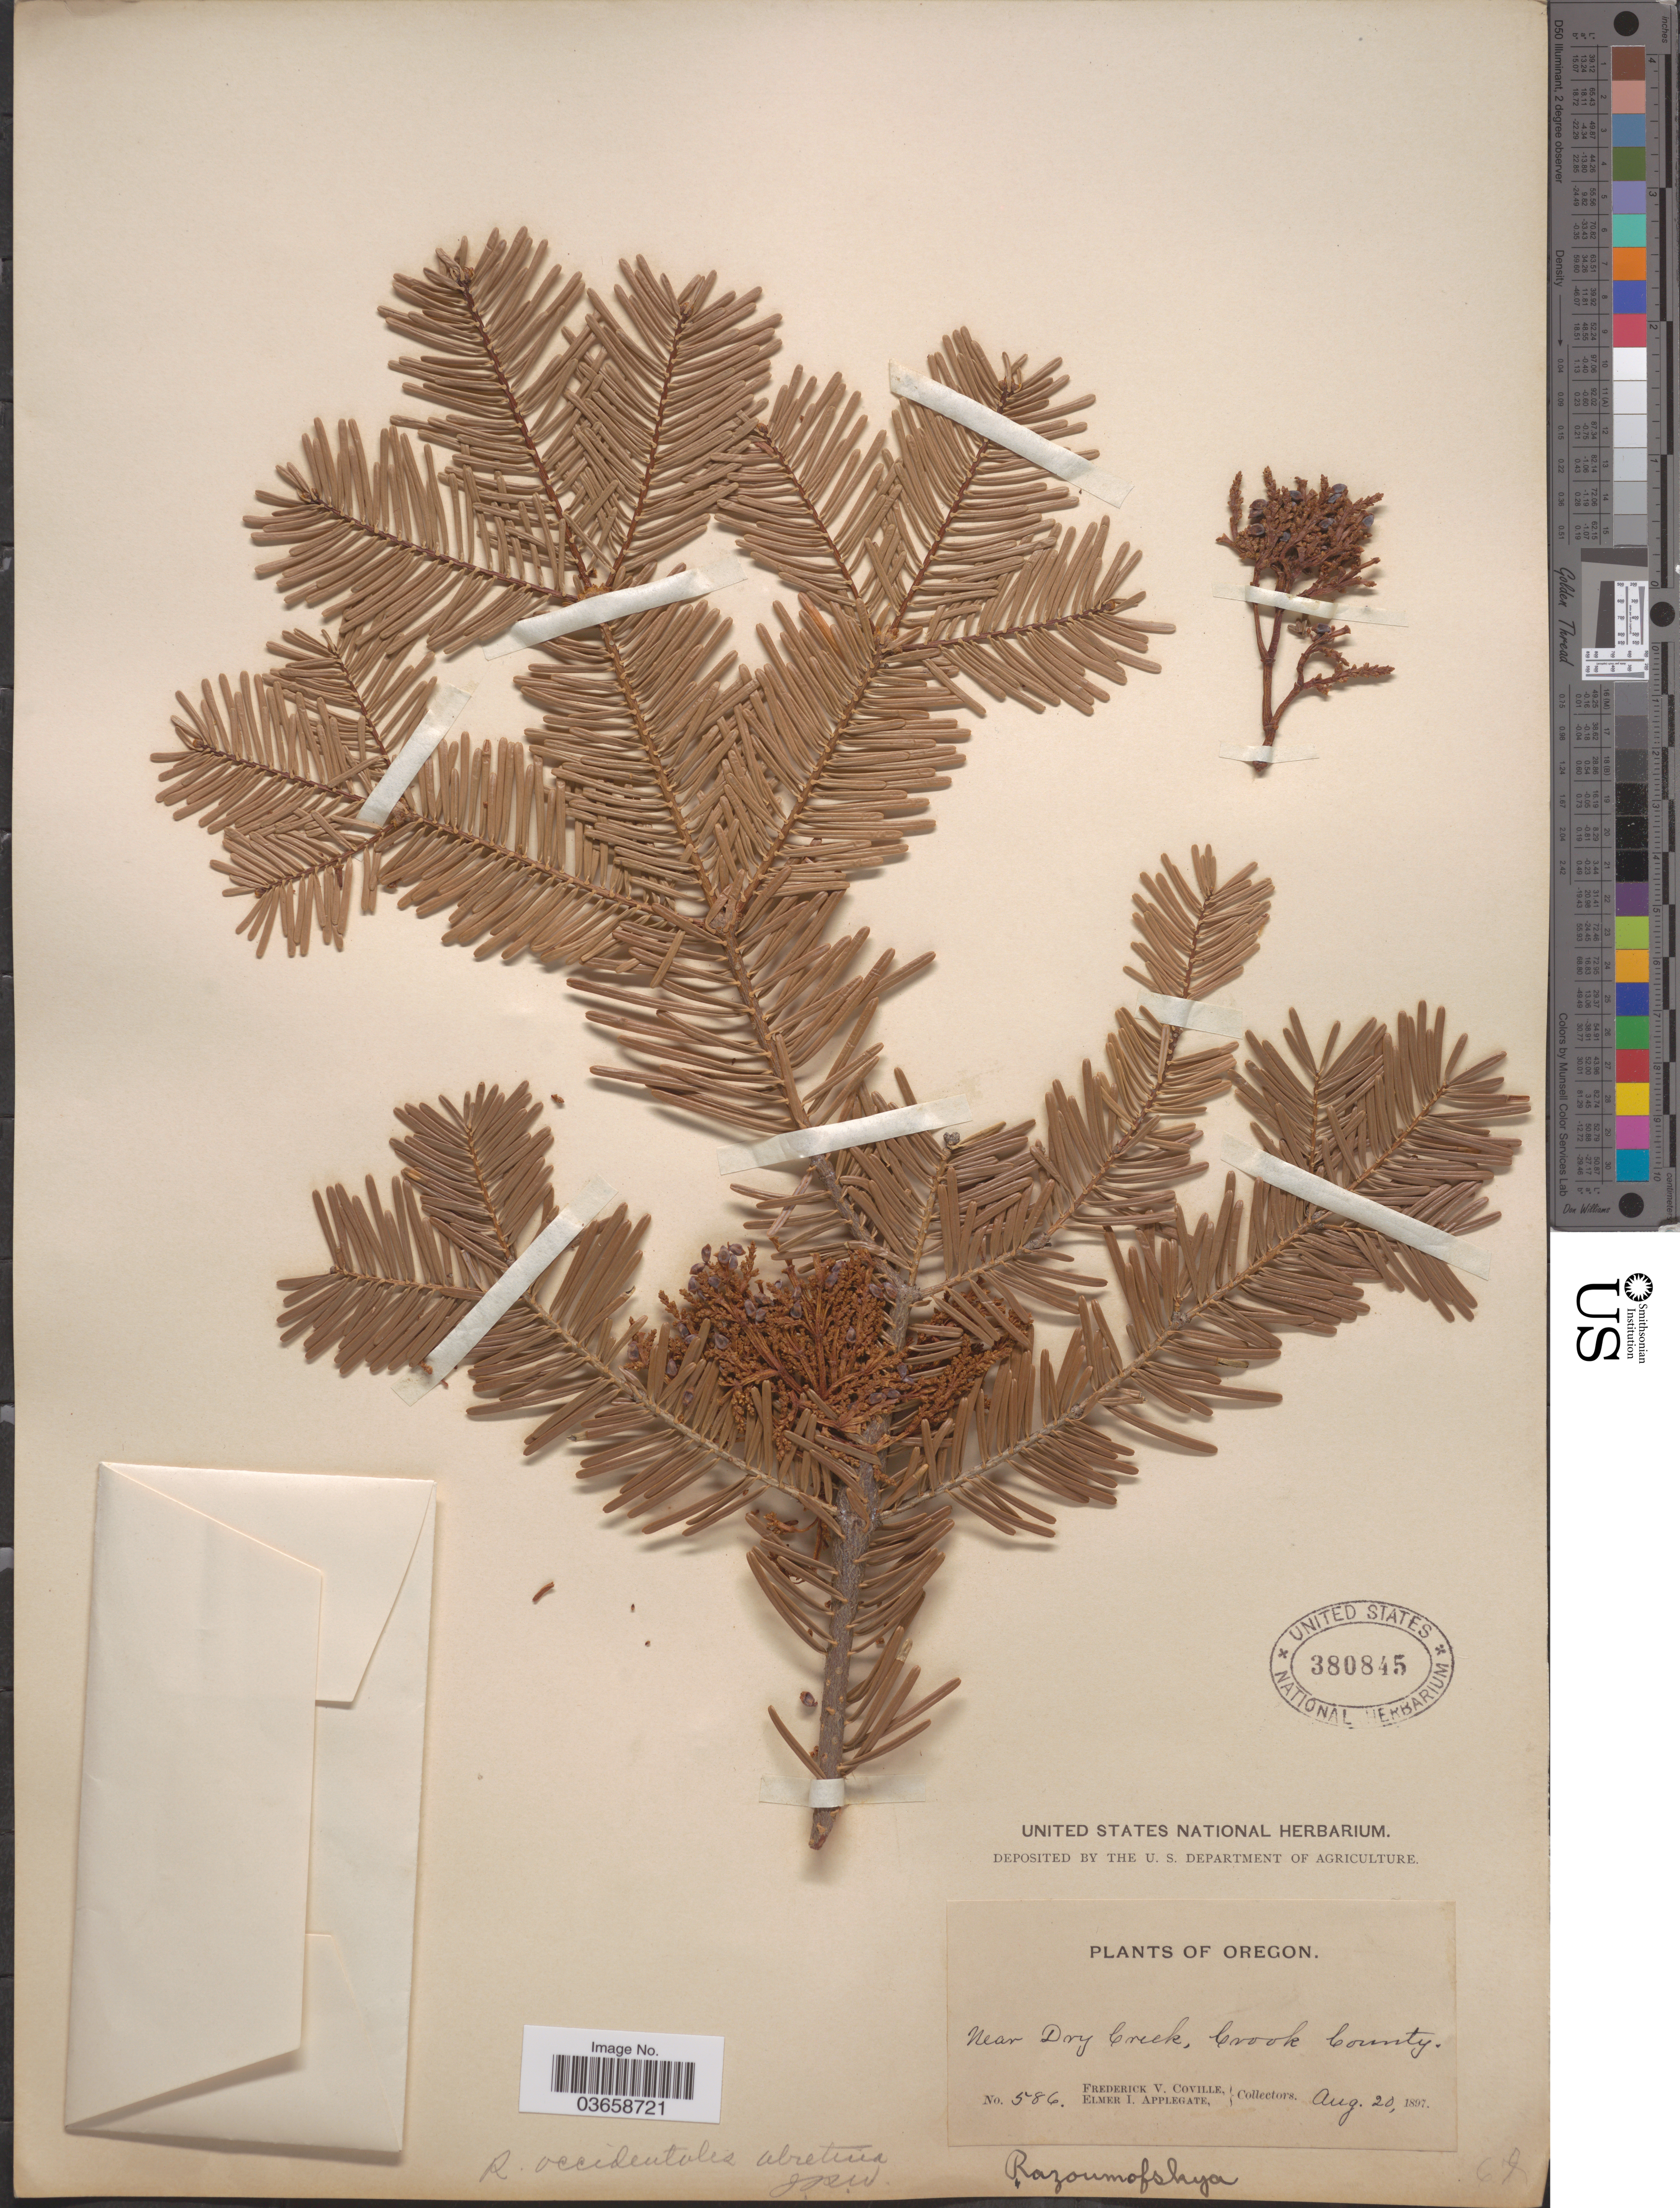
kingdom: Plantae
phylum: Tracheophyta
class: Magnoliopsida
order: Santalales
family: Viscaceae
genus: Arceuthobium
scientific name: Arceuthobium abietinum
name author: (Engelm.) Munz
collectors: F. V. Coville & E. I. Applegate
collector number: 586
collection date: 1897-08-20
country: United States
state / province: Oregon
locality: Near Dry Creek, Crook County.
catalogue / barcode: US 380845